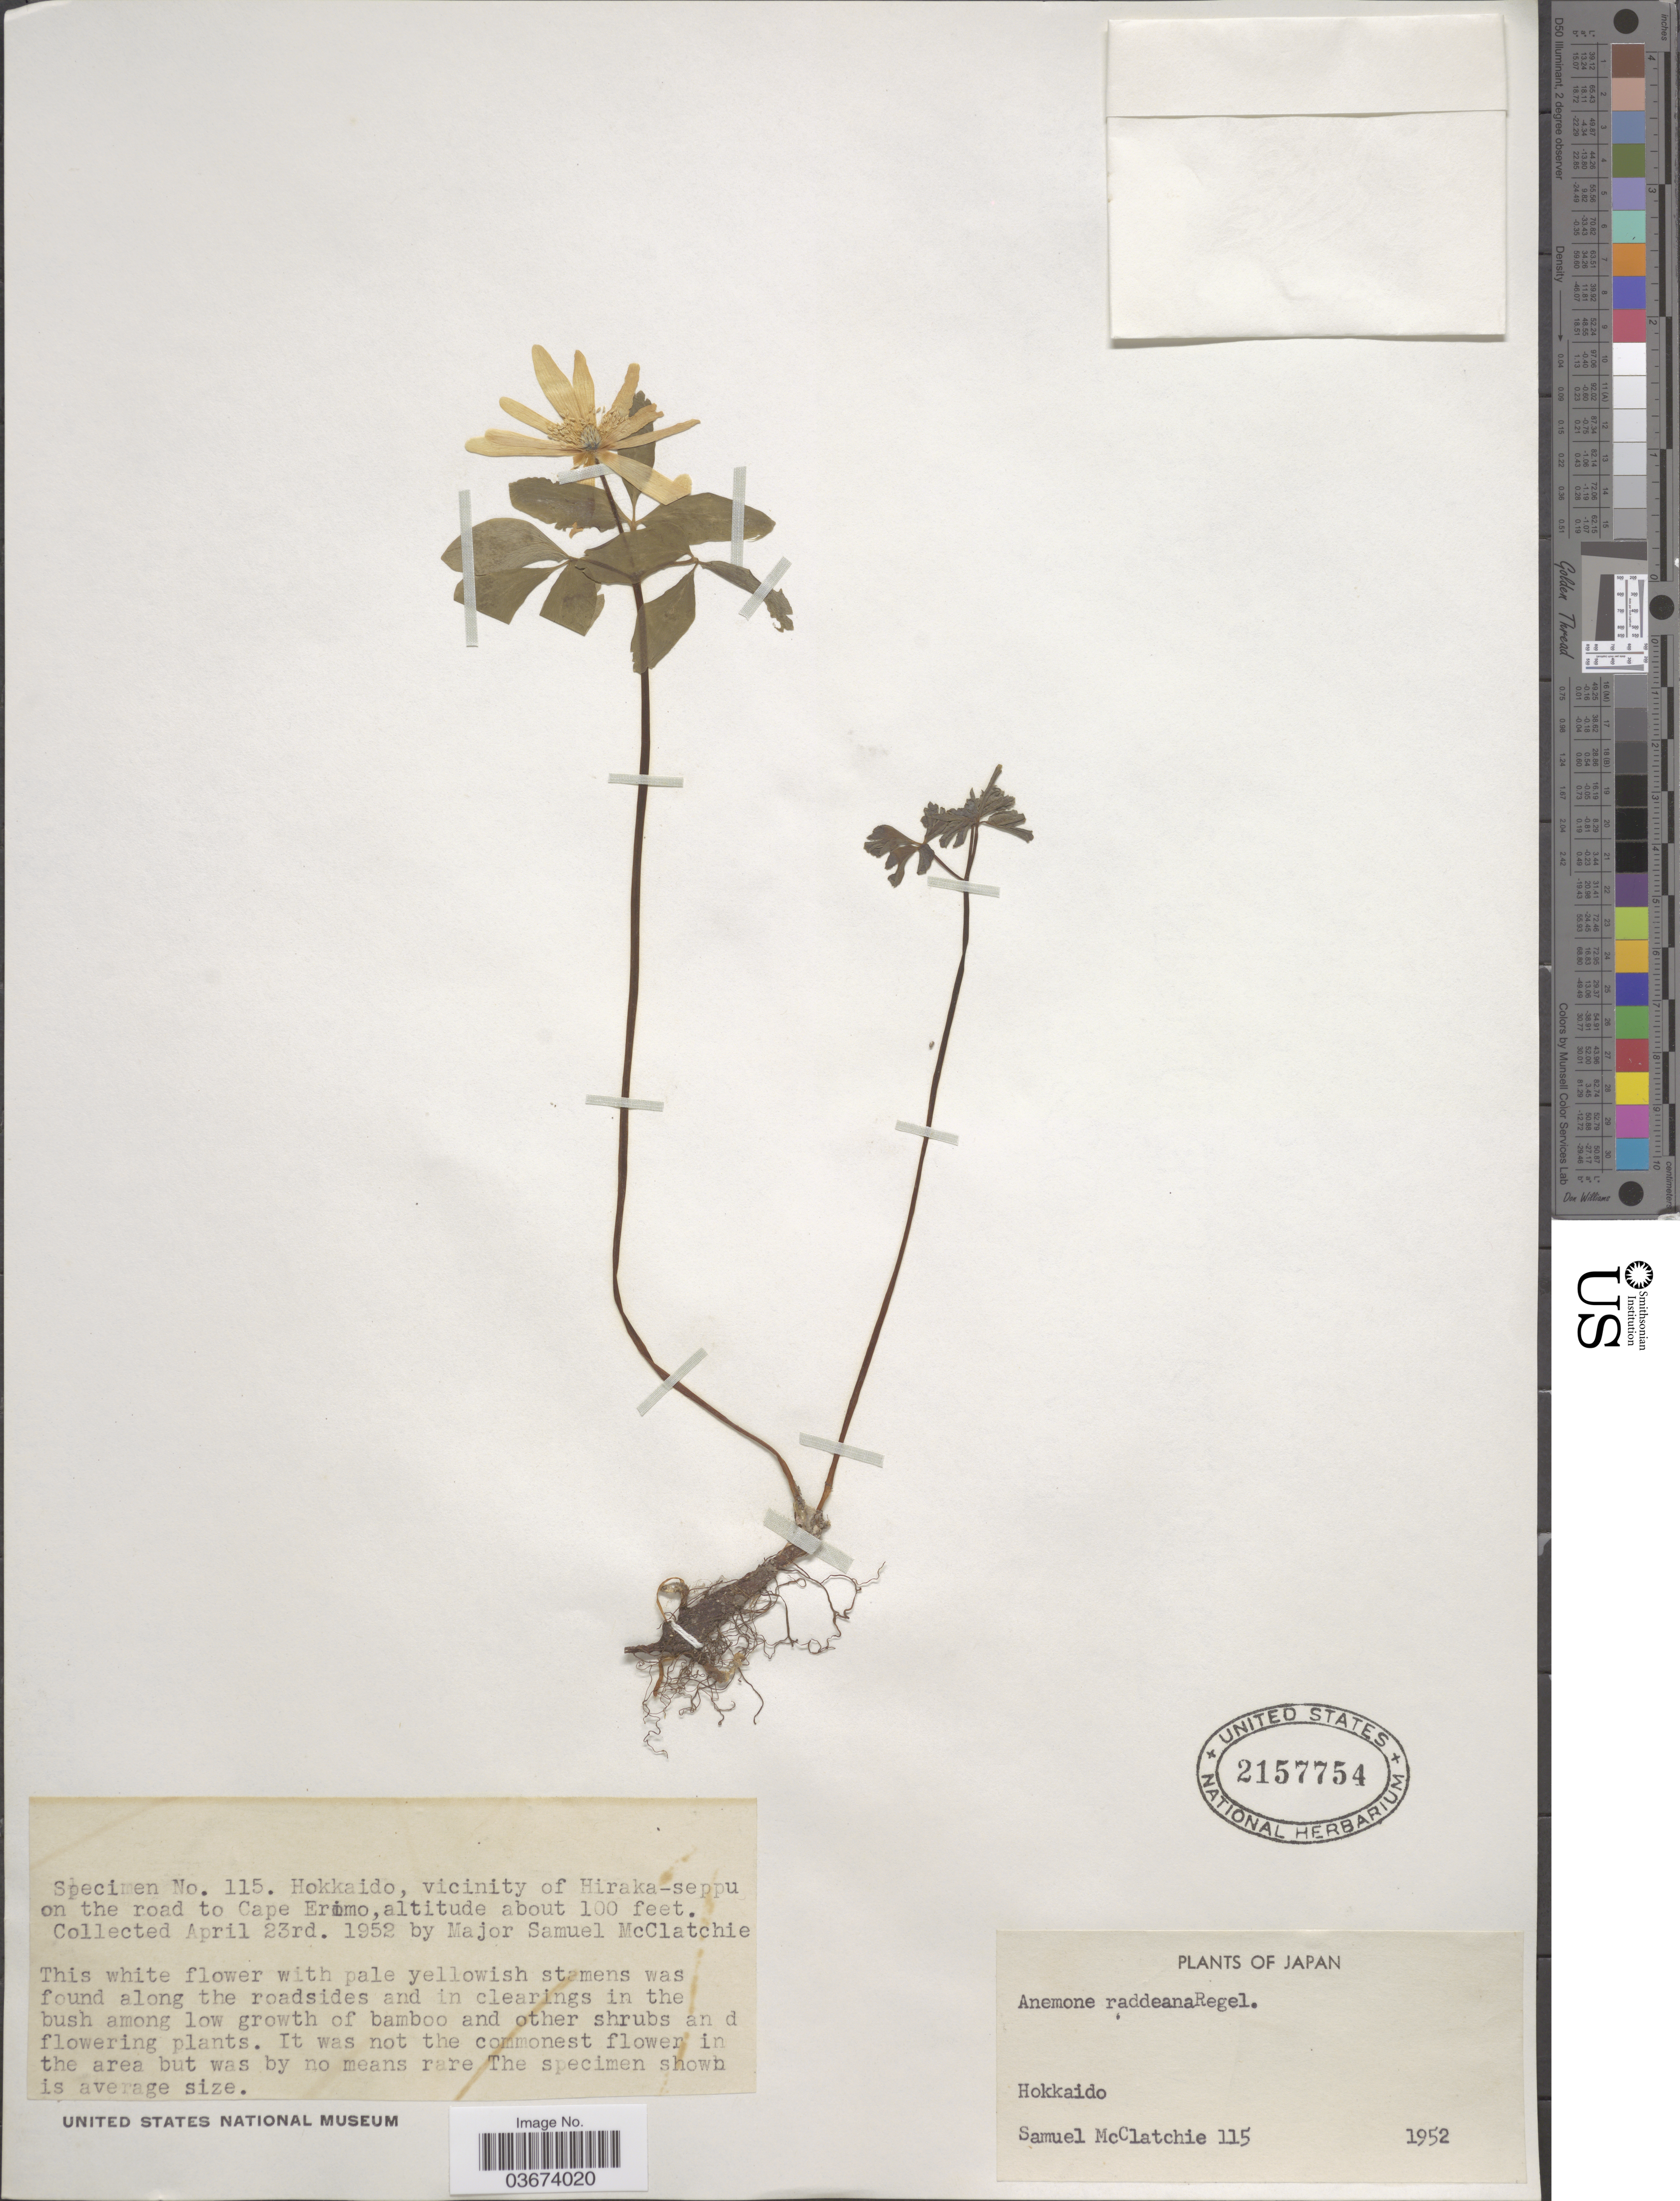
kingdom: Plantae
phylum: Tracheophyta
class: Magnoliopsida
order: Ranunculales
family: Ranunculaceae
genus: Anemone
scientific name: Anemone raddeana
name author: Regel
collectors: S. McClatchie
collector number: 115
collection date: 1952-04-23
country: Japan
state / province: Hokkaidō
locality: Hokkaido, vicinity of Hiraka-seppu on the road to Cape Erimo.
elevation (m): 30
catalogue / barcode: US 2157754